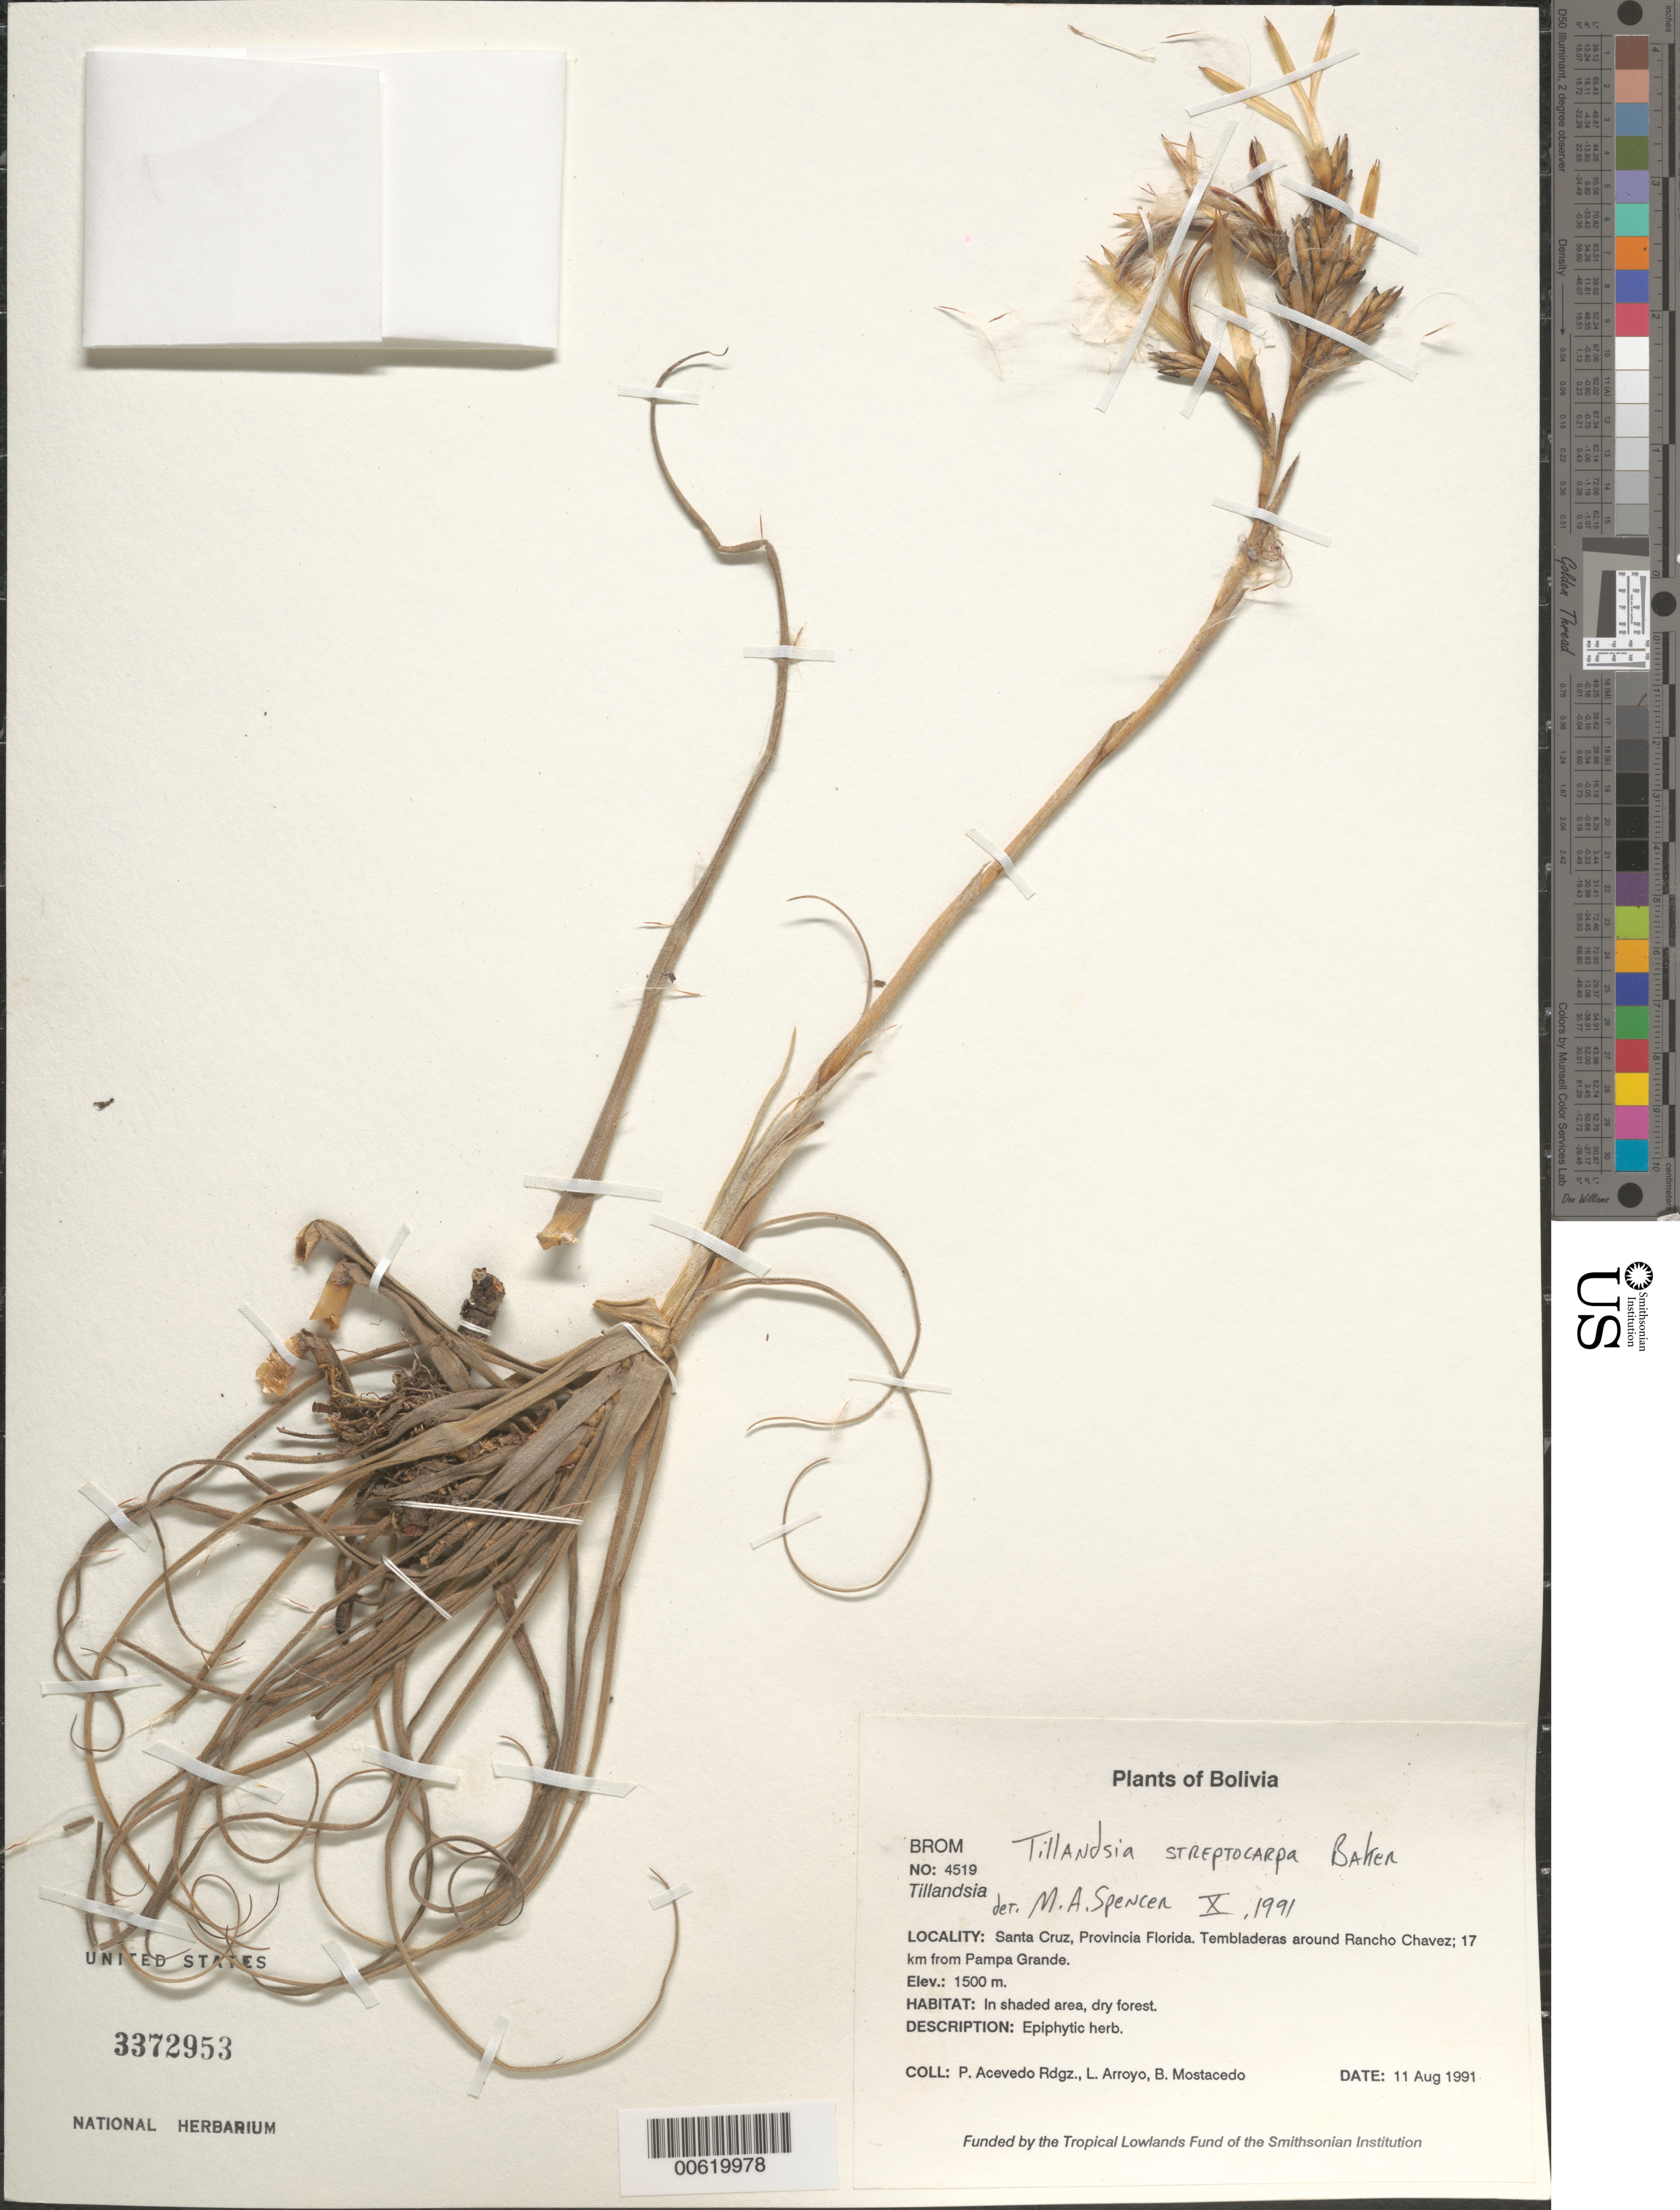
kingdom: Plantae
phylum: Tracheophyta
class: Liliopsida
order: Poales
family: Bromeliaceae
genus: Tillandsia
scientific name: Tillandsia streptocarpa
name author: Baker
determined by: Spencer, M. A.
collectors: P. Acevedo-Rodr., L. Arroyo & B. Mostacedo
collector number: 4519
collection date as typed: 11 Aug 1991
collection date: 1991-08-11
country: Bolivia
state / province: Santa Cruz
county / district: Florida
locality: Tembladeras around Rancho Chavez; 17 km from Pampa Grande.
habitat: In shaded area, dry forest.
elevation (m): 1500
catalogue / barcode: US 3372953